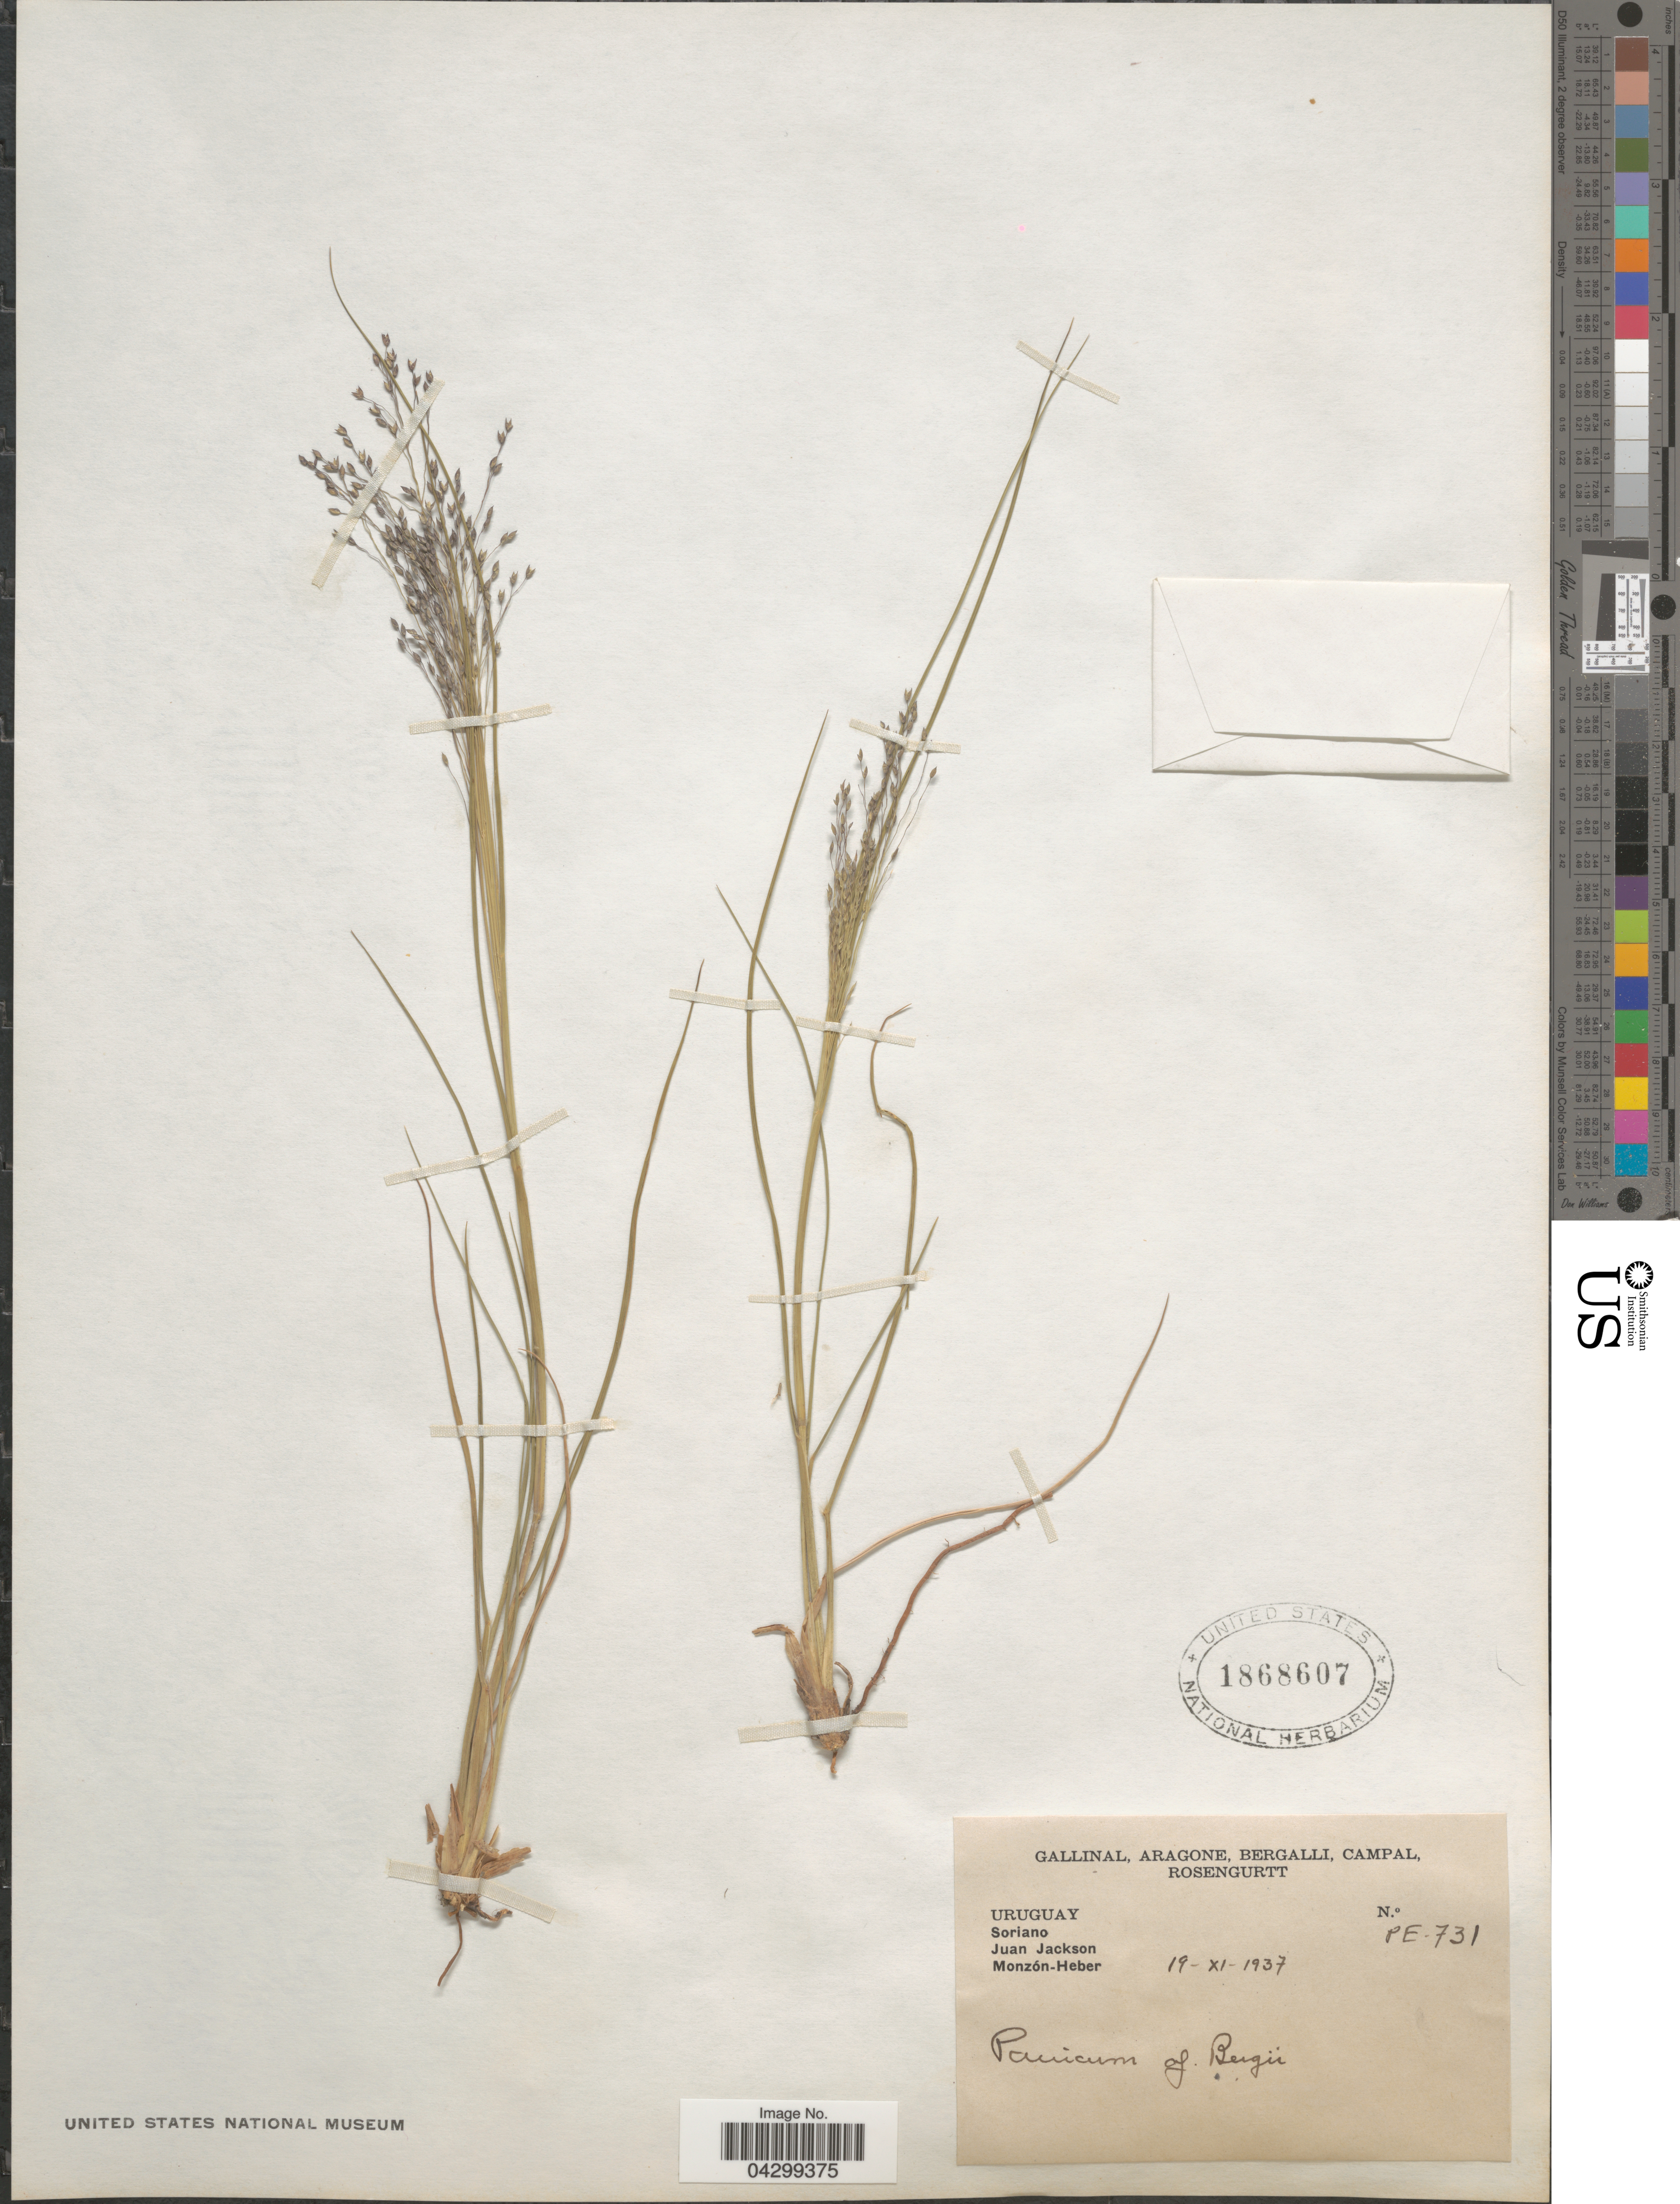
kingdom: Plantae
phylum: Tracheophyta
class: Liliopsida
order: Poales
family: Poaceae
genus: Panicum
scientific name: Panicum bergii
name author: Arechav.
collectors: -. Gallinal, -- Aragone, -- Bergalli, -- Campal & Rosengurtt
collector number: PE-731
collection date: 1937-11-19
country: Uruguay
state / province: Soriano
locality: Juan Jackson. Monzón-Heber.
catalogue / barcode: US 1868607